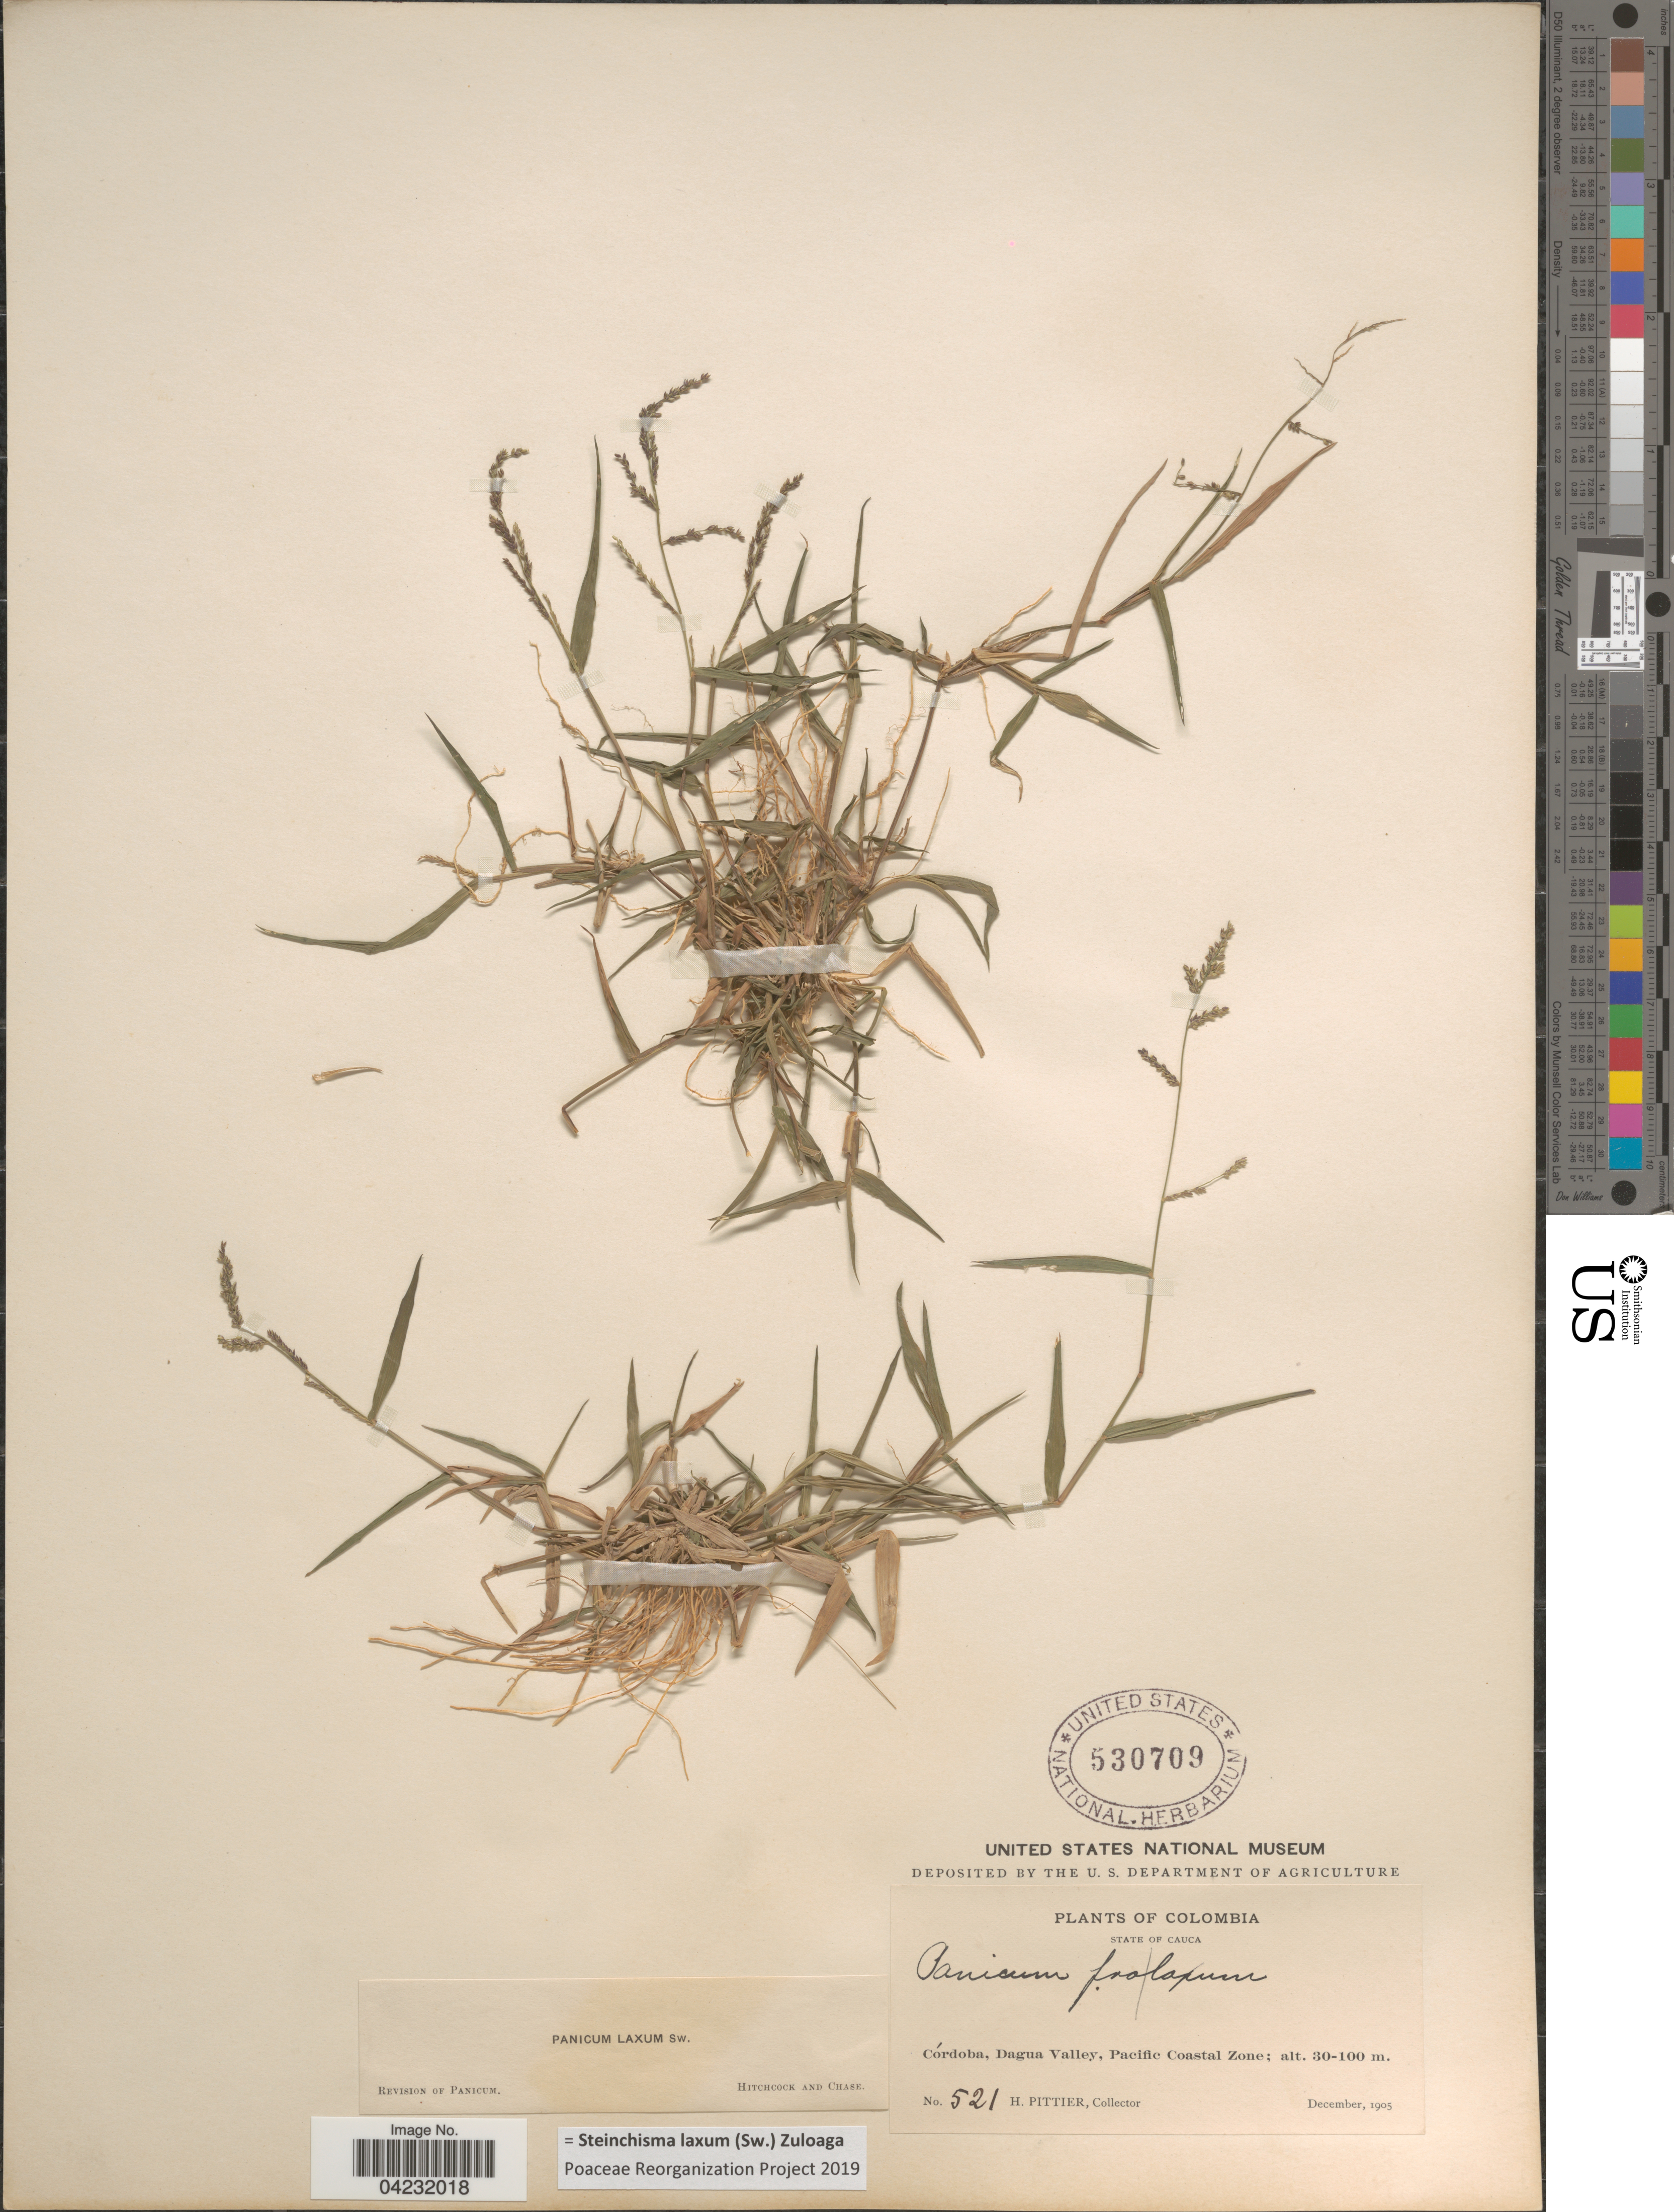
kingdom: Plantae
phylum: Tracheophyta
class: Liliopsida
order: Poales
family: Poaceae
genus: Steinchisma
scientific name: Steinchisma laxum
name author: (Sw.) Zuloaga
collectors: H. F. Pittier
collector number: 521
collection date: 1905-12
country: Colombia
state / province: Cauca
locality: Córdoba, Dagua Valley, Pacific Coastal Zone.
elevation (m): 30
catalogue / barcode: US 530709